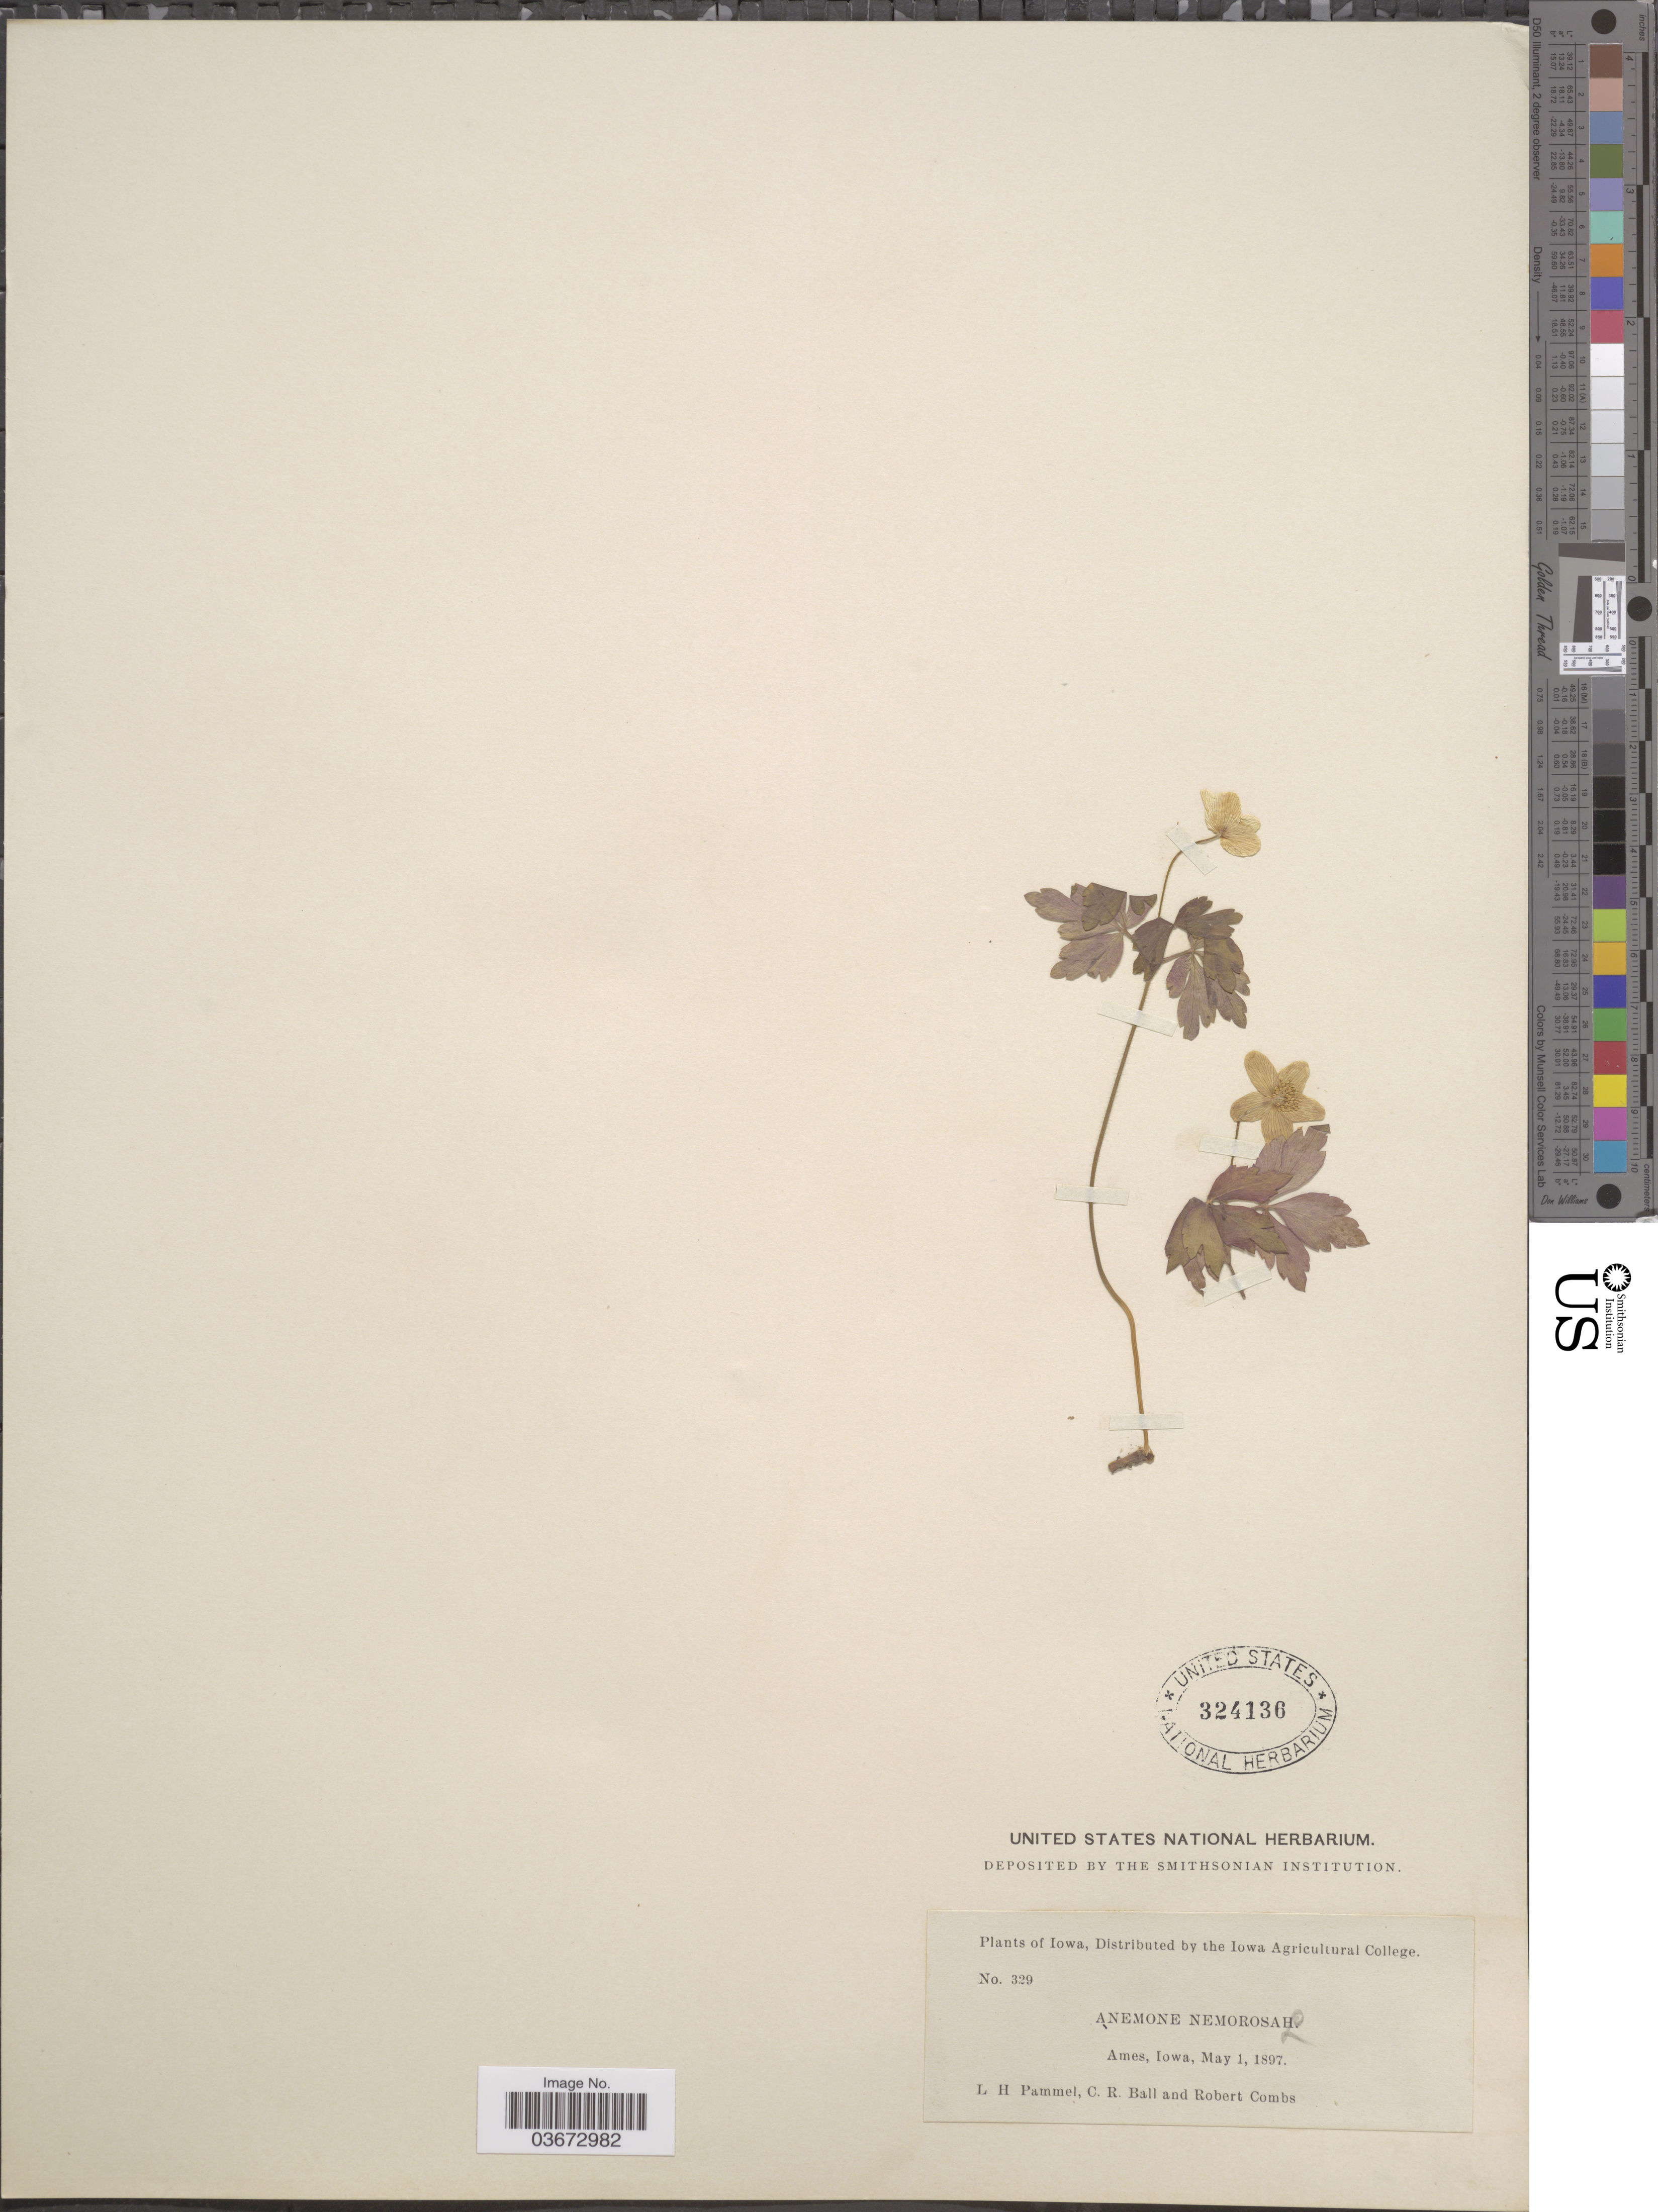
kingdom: Plantae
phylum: Tracheophyta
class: Magnoliopsida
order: Ranunculales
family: Ranunculaceae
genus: Anemone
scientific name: Anemone quinquefolia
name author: L.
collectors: L. Pammel, C. R. Ball & R. Combs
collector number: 329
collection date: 1897-05-01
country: United States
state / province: Iowa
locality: Ames.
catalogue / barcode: US 324136